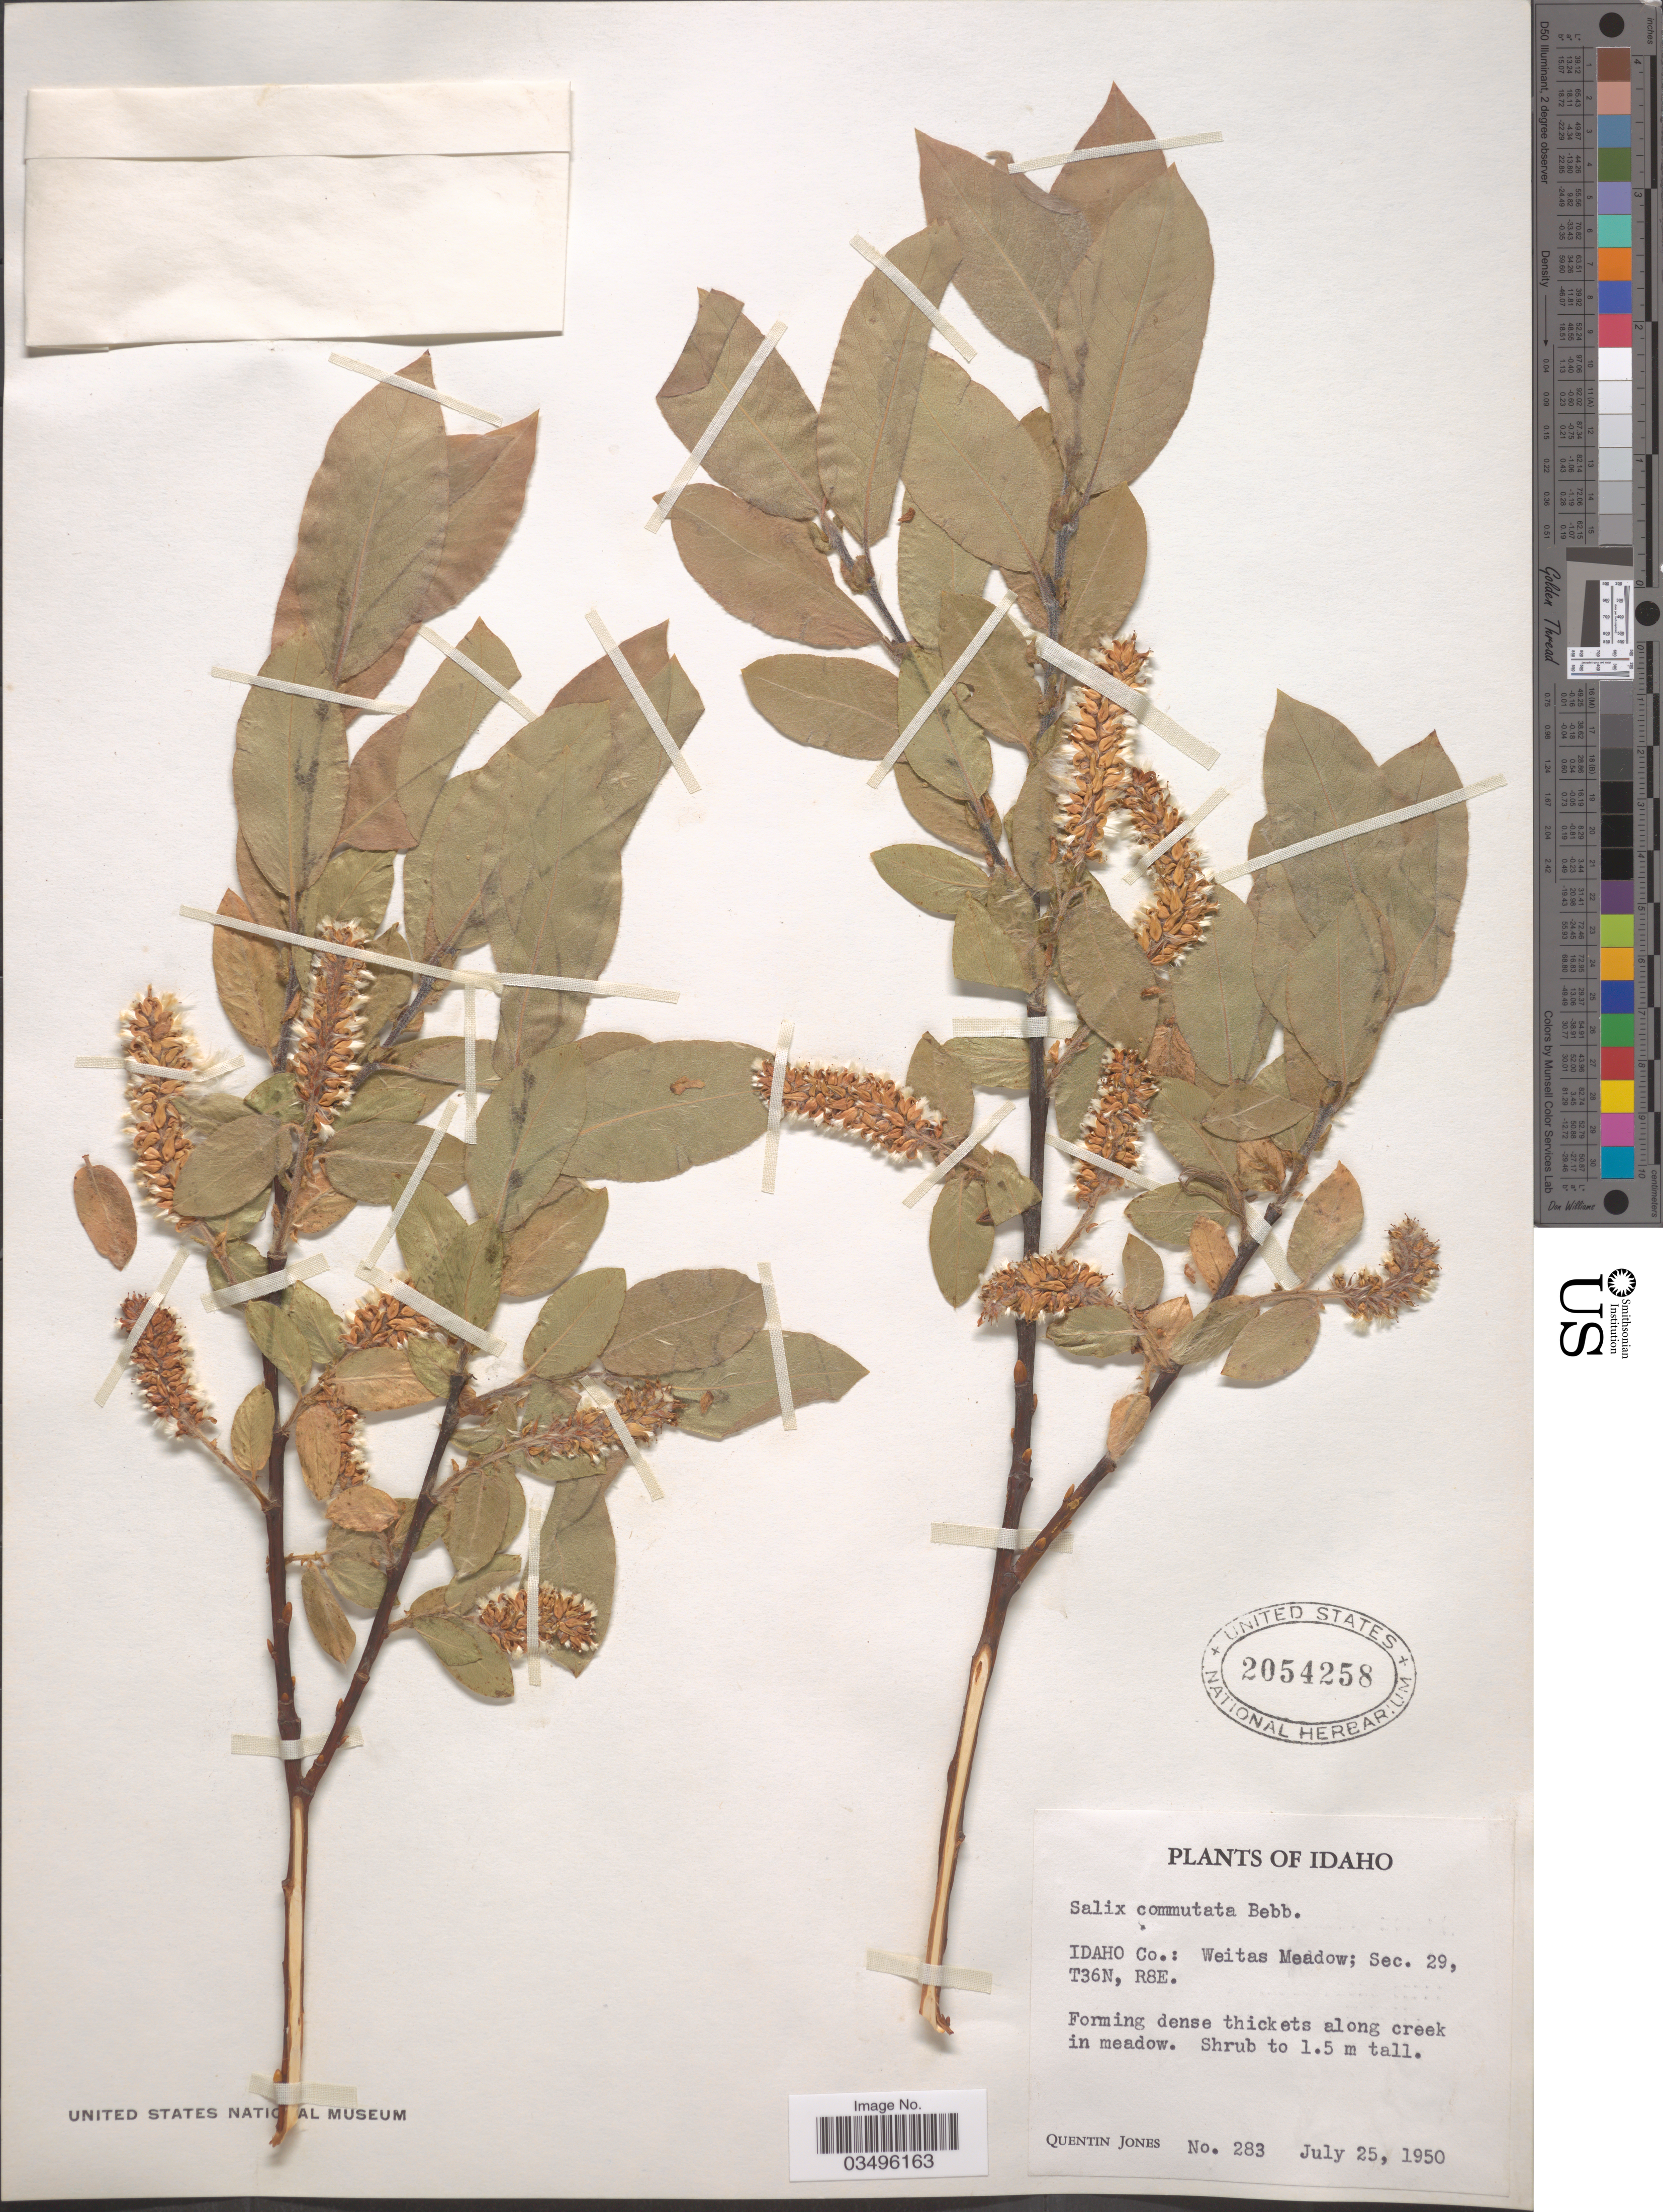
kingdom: Plantae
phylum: Tracheophyta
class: Magnoliopsida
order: Malpighiales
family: Salicaceae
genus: Salix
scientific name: Salix commutata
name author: Bebb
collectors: Q. Jones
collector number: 283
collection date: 1950-07-25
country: United States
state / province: Idaho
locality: Idaho Co.: Weitas Meadow; Sec. 29, T36N, R8E.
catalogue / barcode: US 2054258